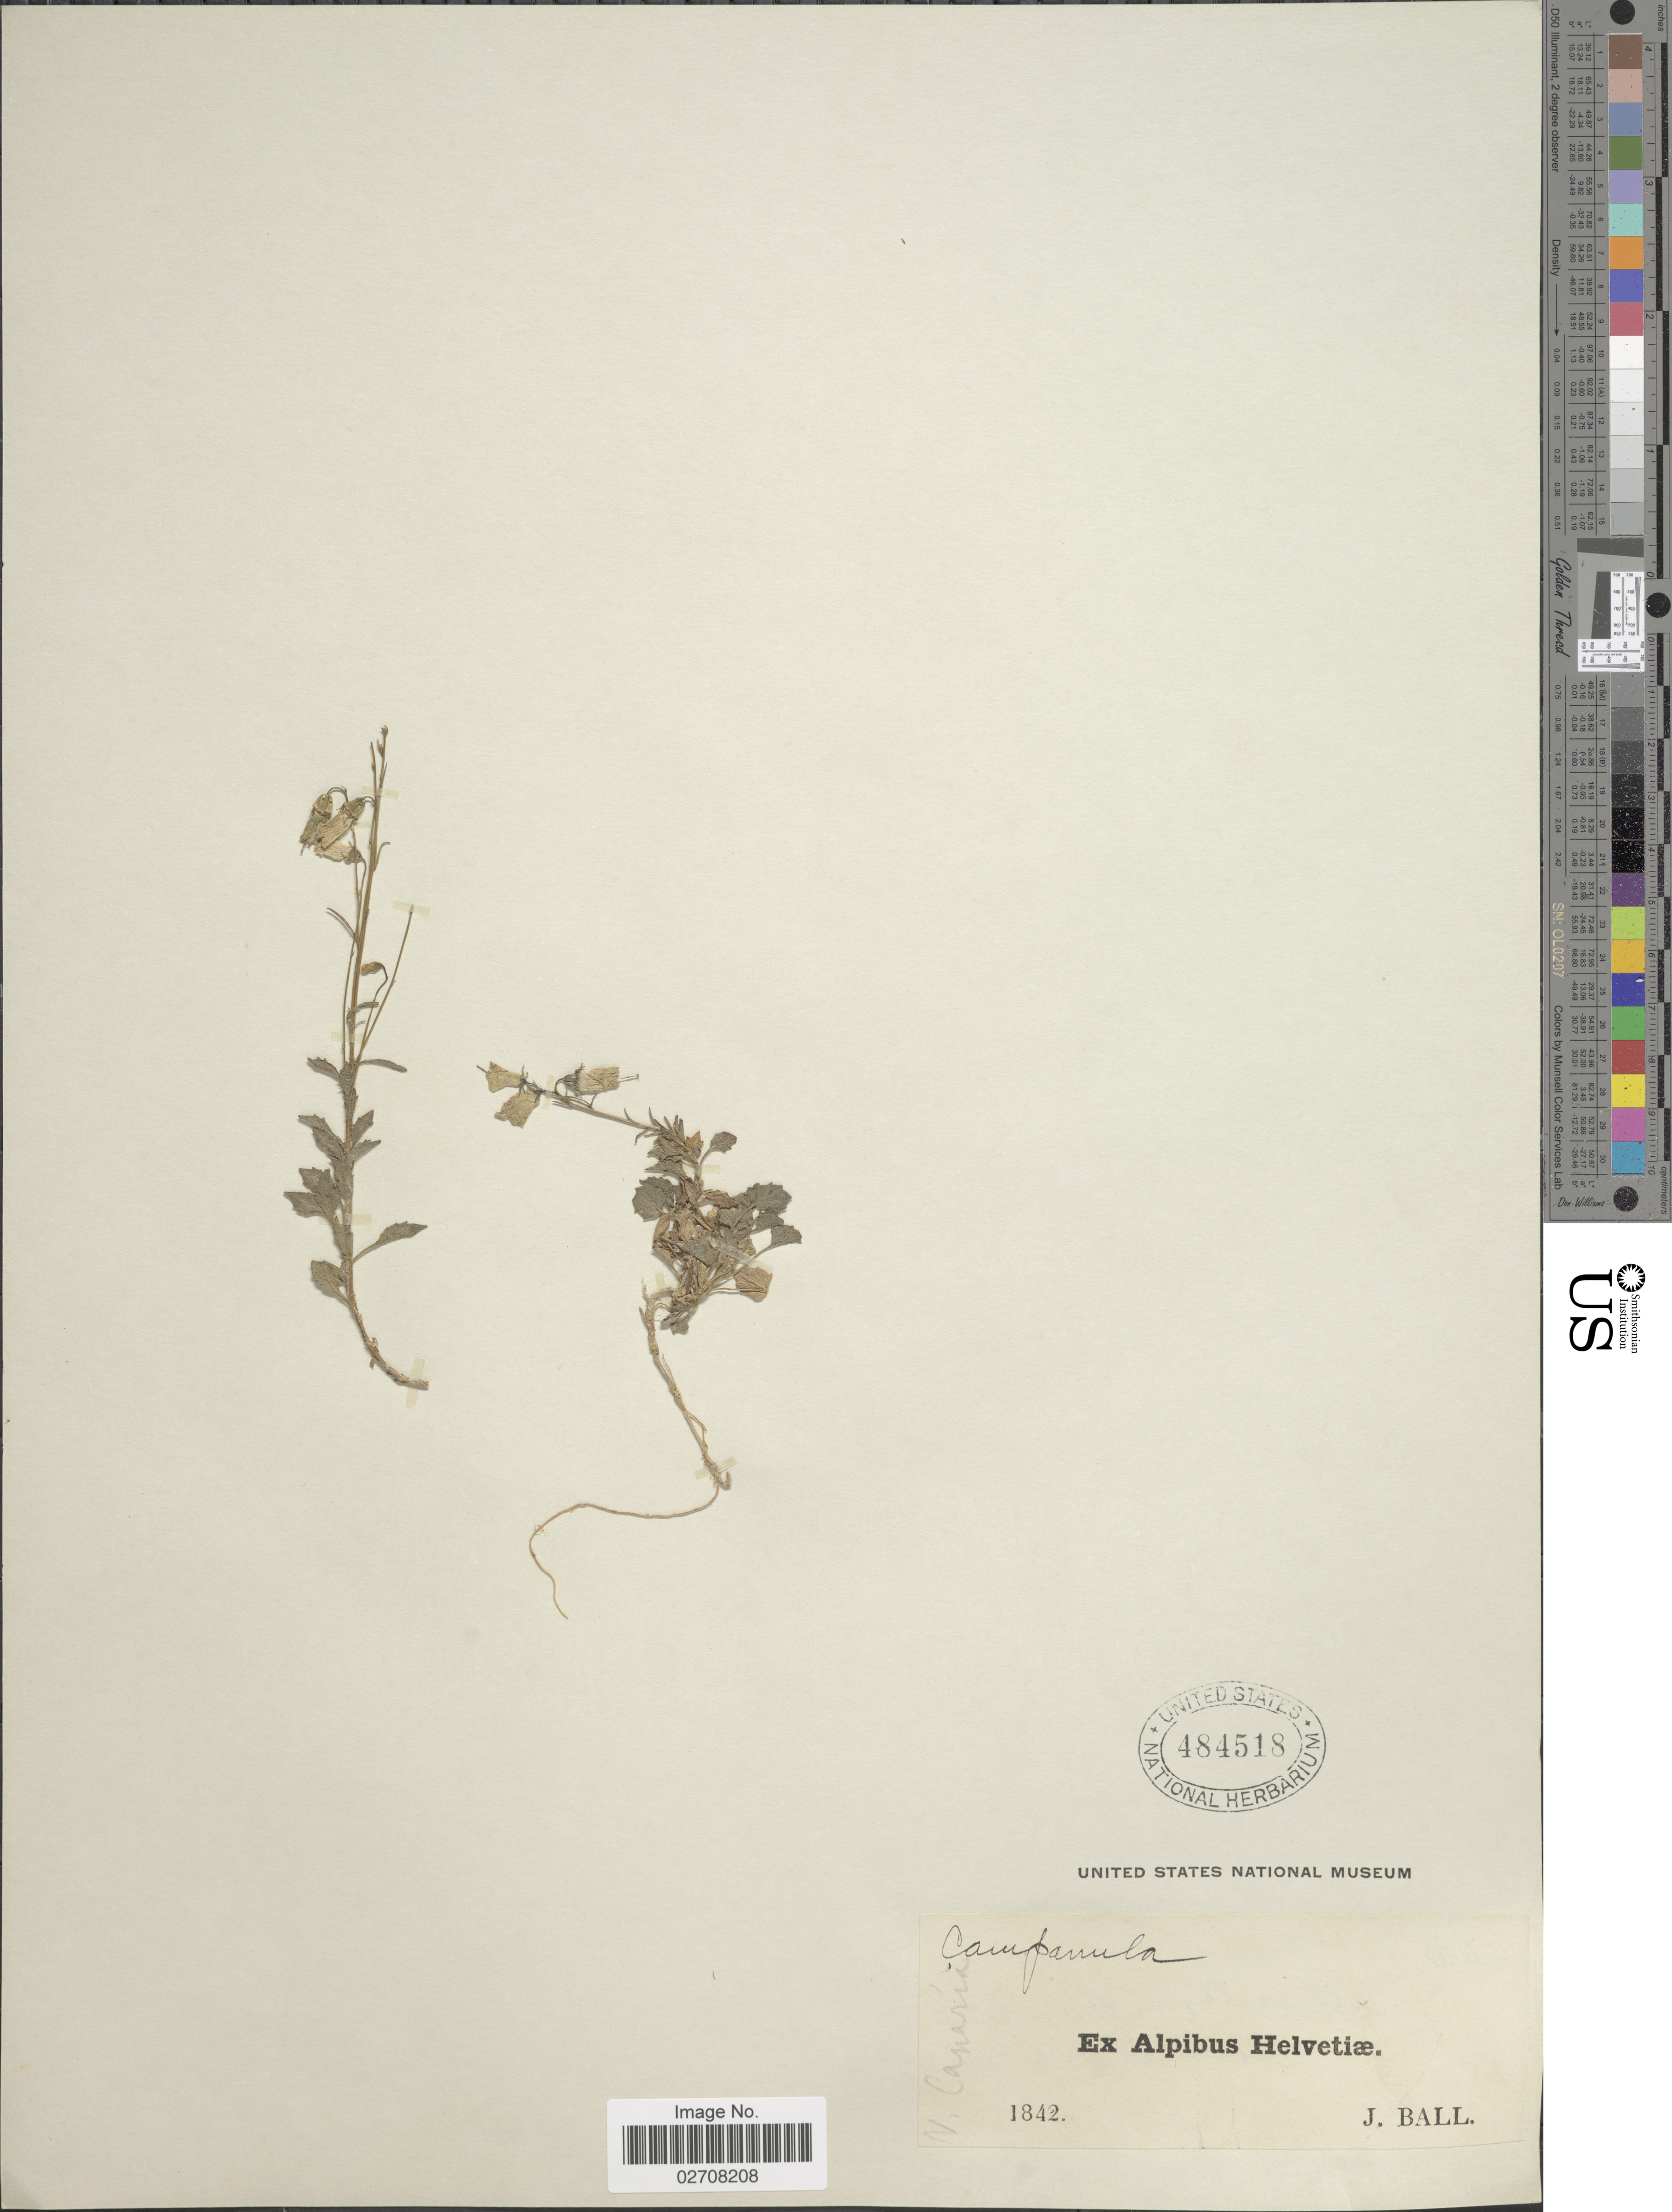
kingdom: Plantae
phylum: Tracheophyta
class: Magnoliopsida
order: Asterales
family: Campanulaceae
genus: Campanula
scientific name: Campanula sp.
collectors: J. Ball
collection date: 1842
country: Switzerland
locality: Alpibus Helvetiae. N. Canaría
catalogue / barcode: US 484518